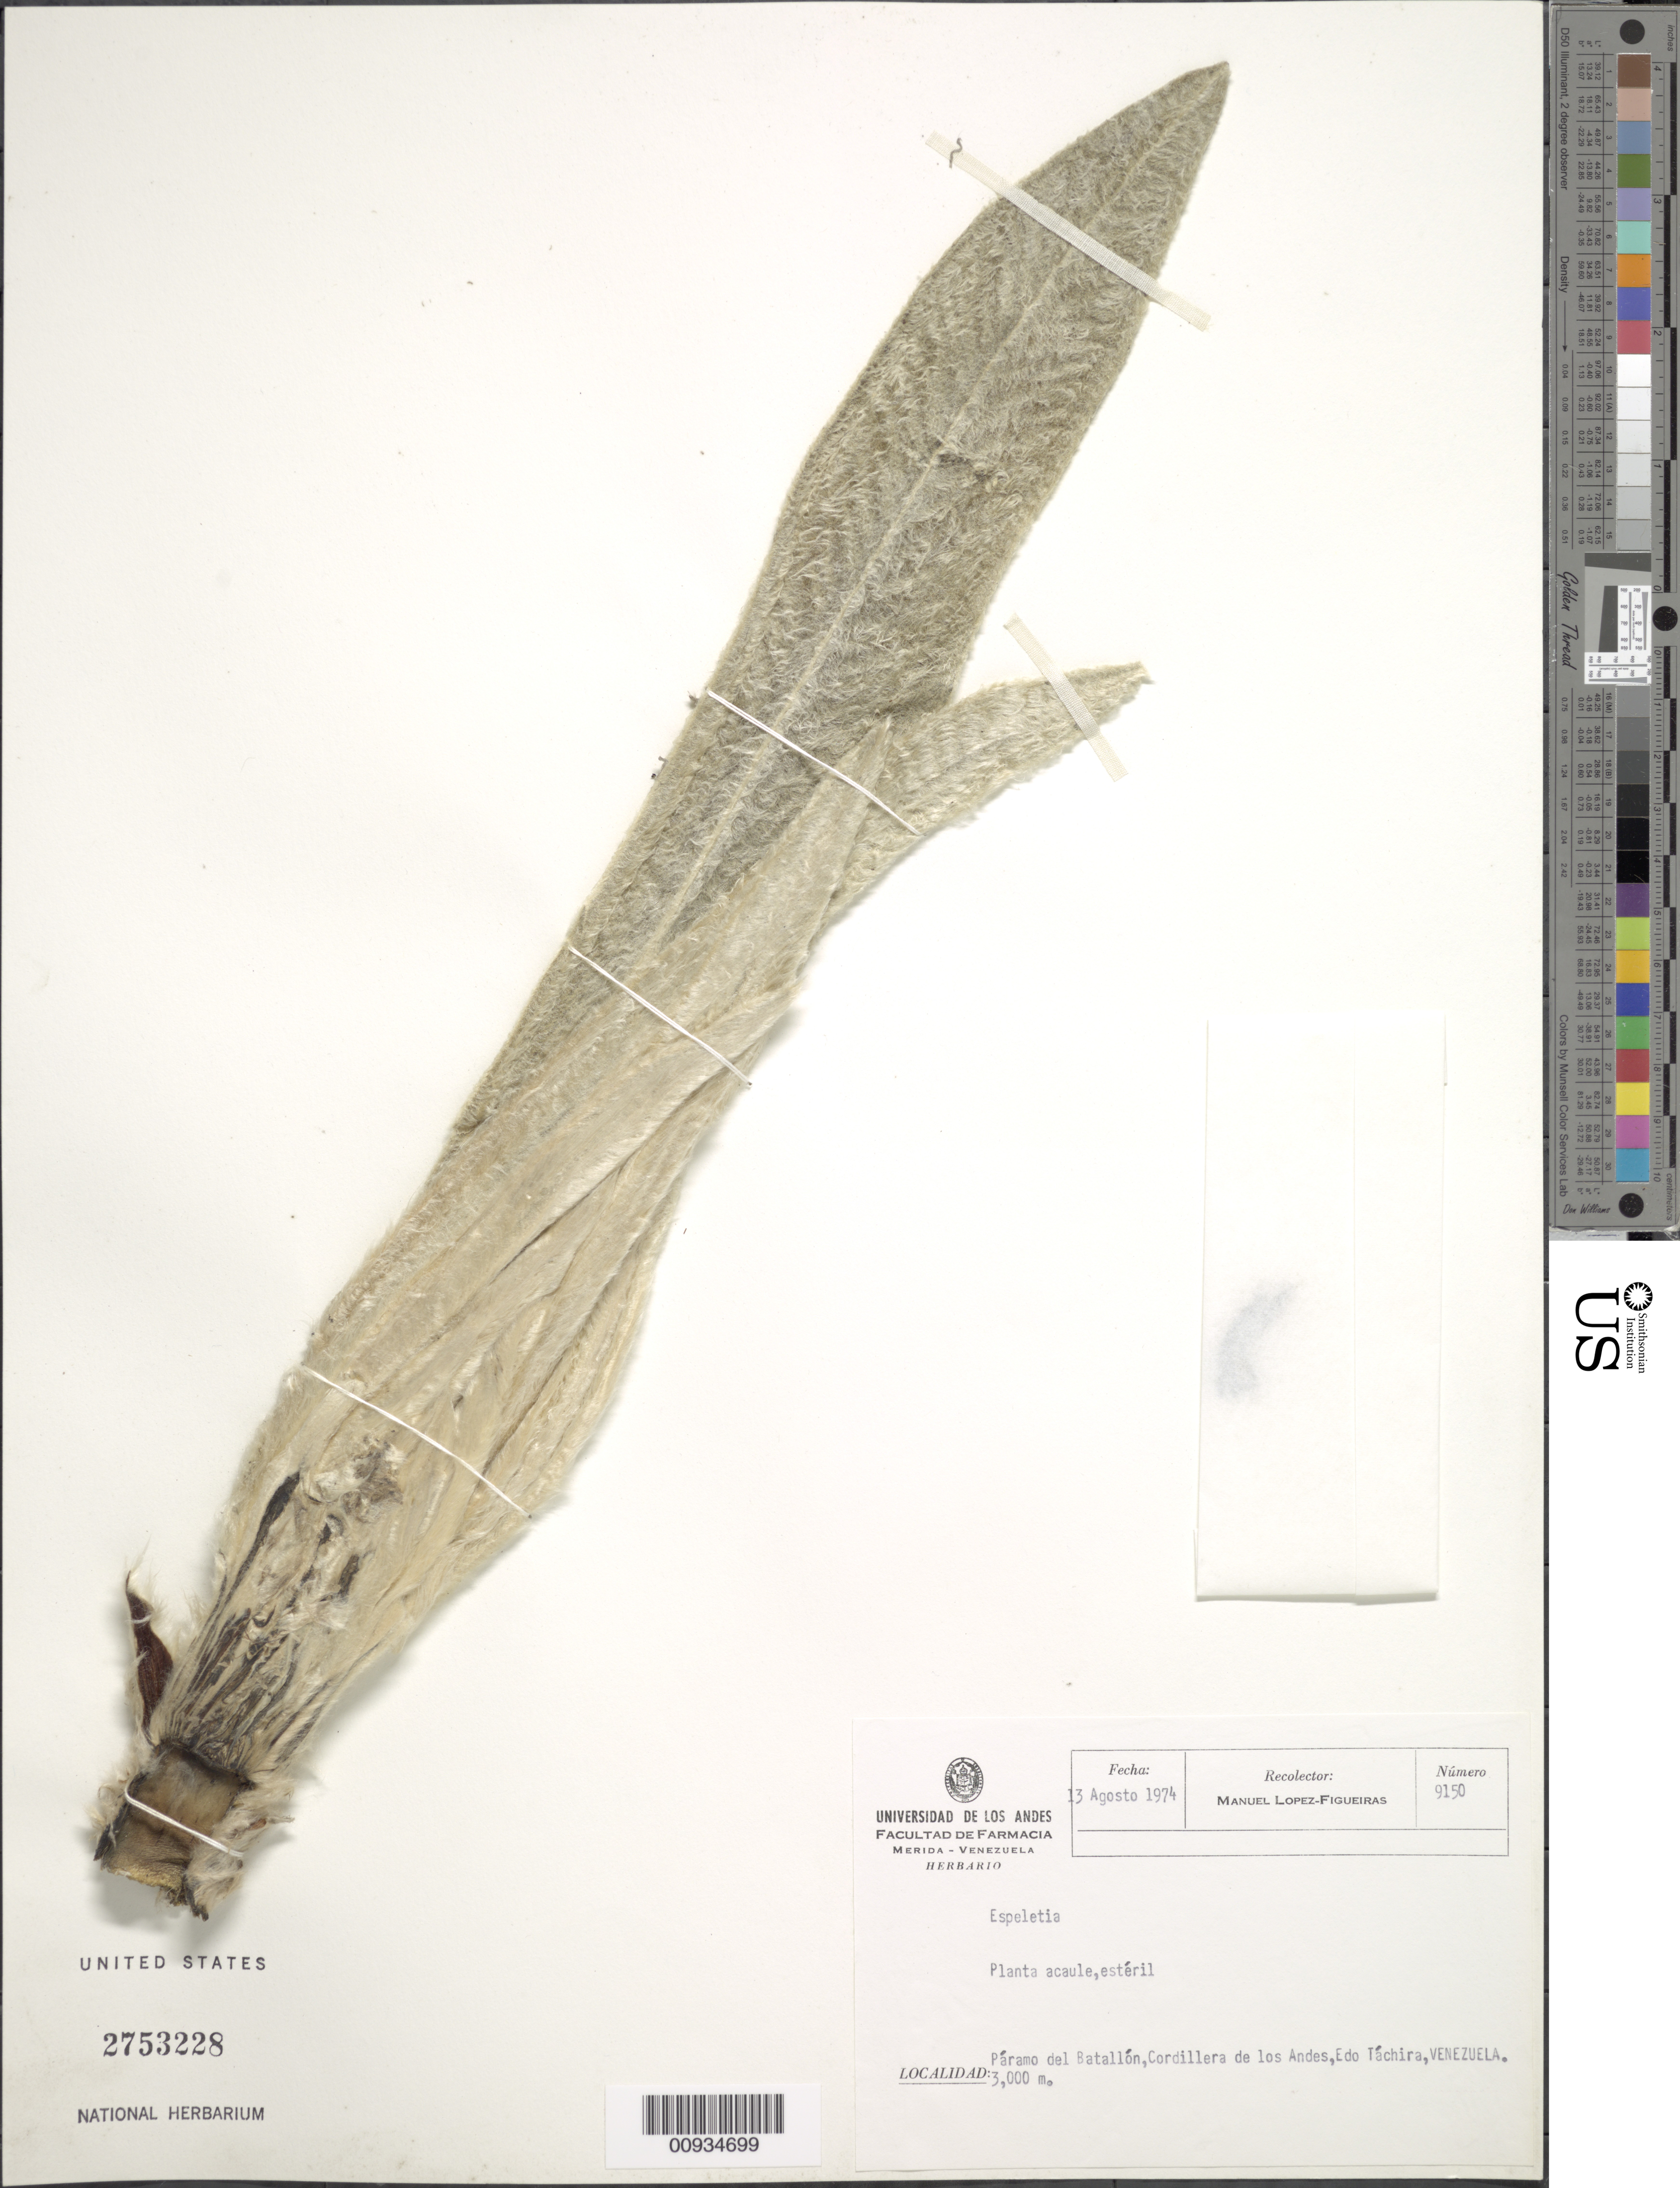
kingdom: Plantae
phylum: Tracheophyta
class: Magnoliopsida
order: Asterales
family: Asteraceae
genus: Espeletiopsis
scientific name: Espeletiopsis meridensis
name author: (Cuatrec.) Cuatrec.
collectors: M. López Figueiras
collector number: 9150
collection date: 1974-08-13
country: Venezuela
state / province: Tachira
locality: Paramo del Batallon, Cordillera de los Andes, Edo Tachira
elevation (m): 3000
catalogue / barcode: US 2753228